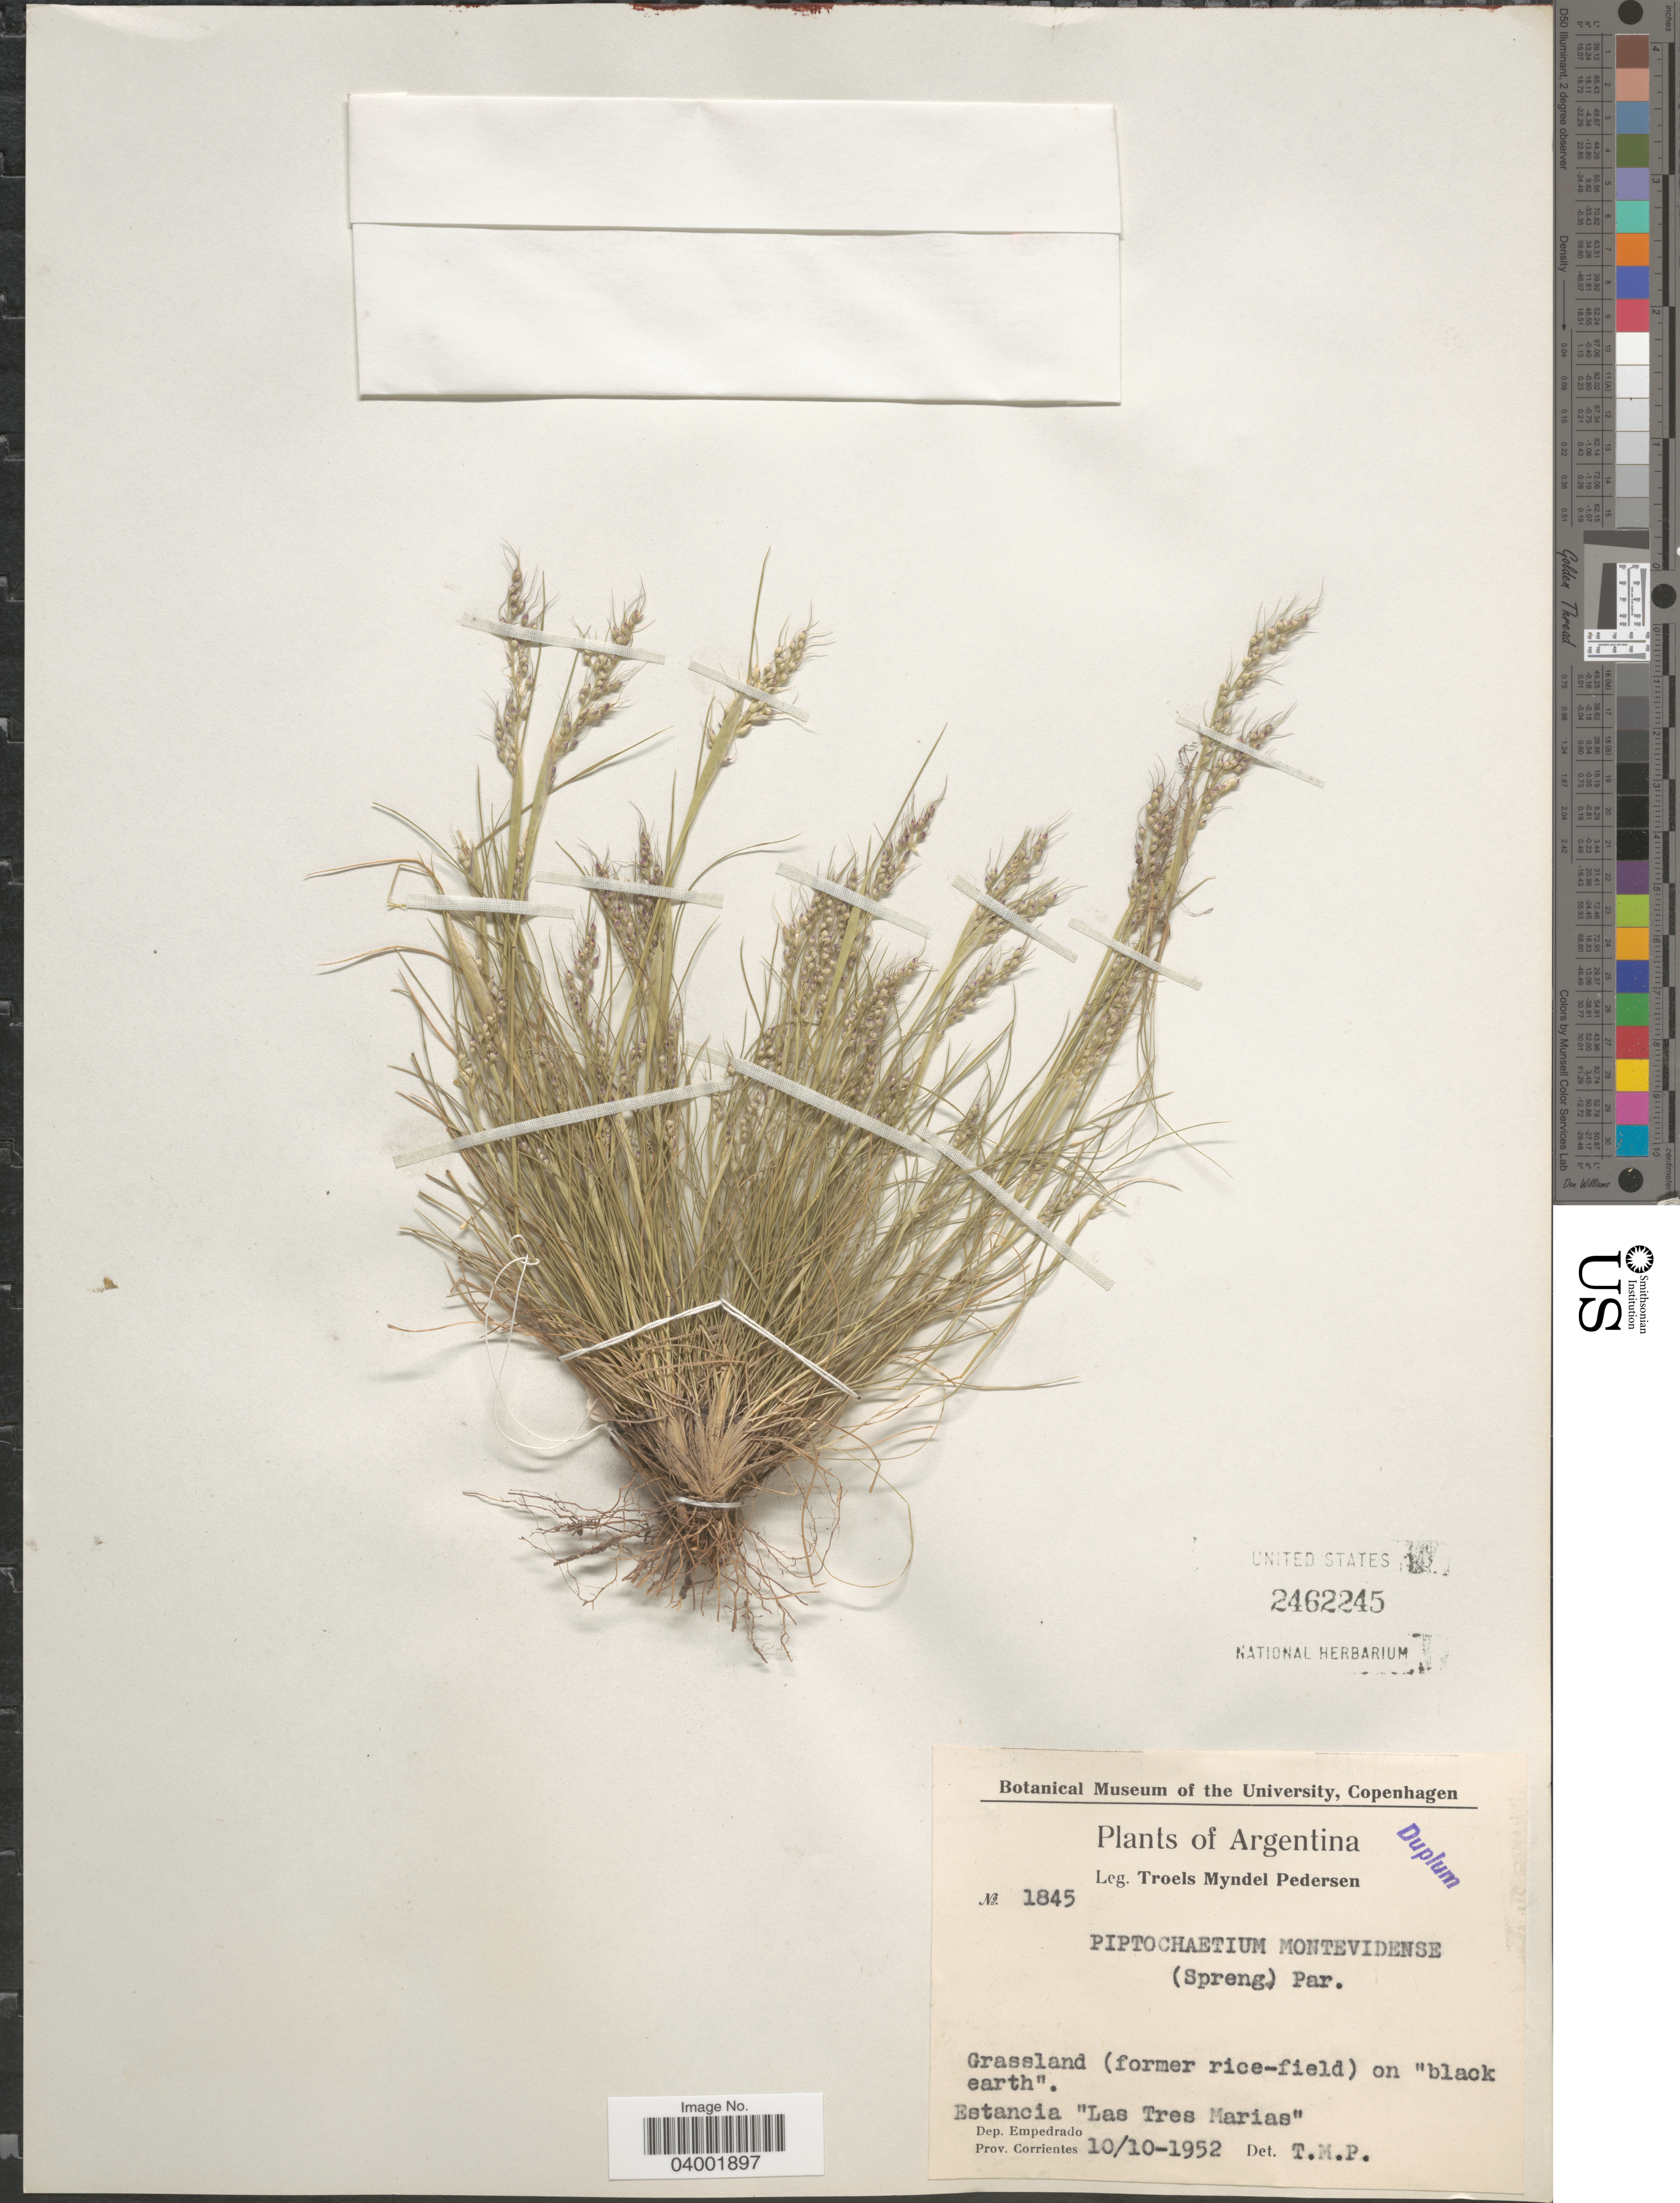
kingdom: Plantae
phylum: Tracheophyta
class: Liliopsida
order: Poales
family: Poaceae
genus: Piptochaetium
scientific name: Piptochaetium montevidense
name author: (Spreng.) Parodi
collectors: T. Pederson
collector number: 1845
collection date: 1952-10-10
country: Argentina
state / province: Corrientes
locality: Estancis "Las Tres Marias". Dep. Empedrado.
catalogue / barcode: US 2462245